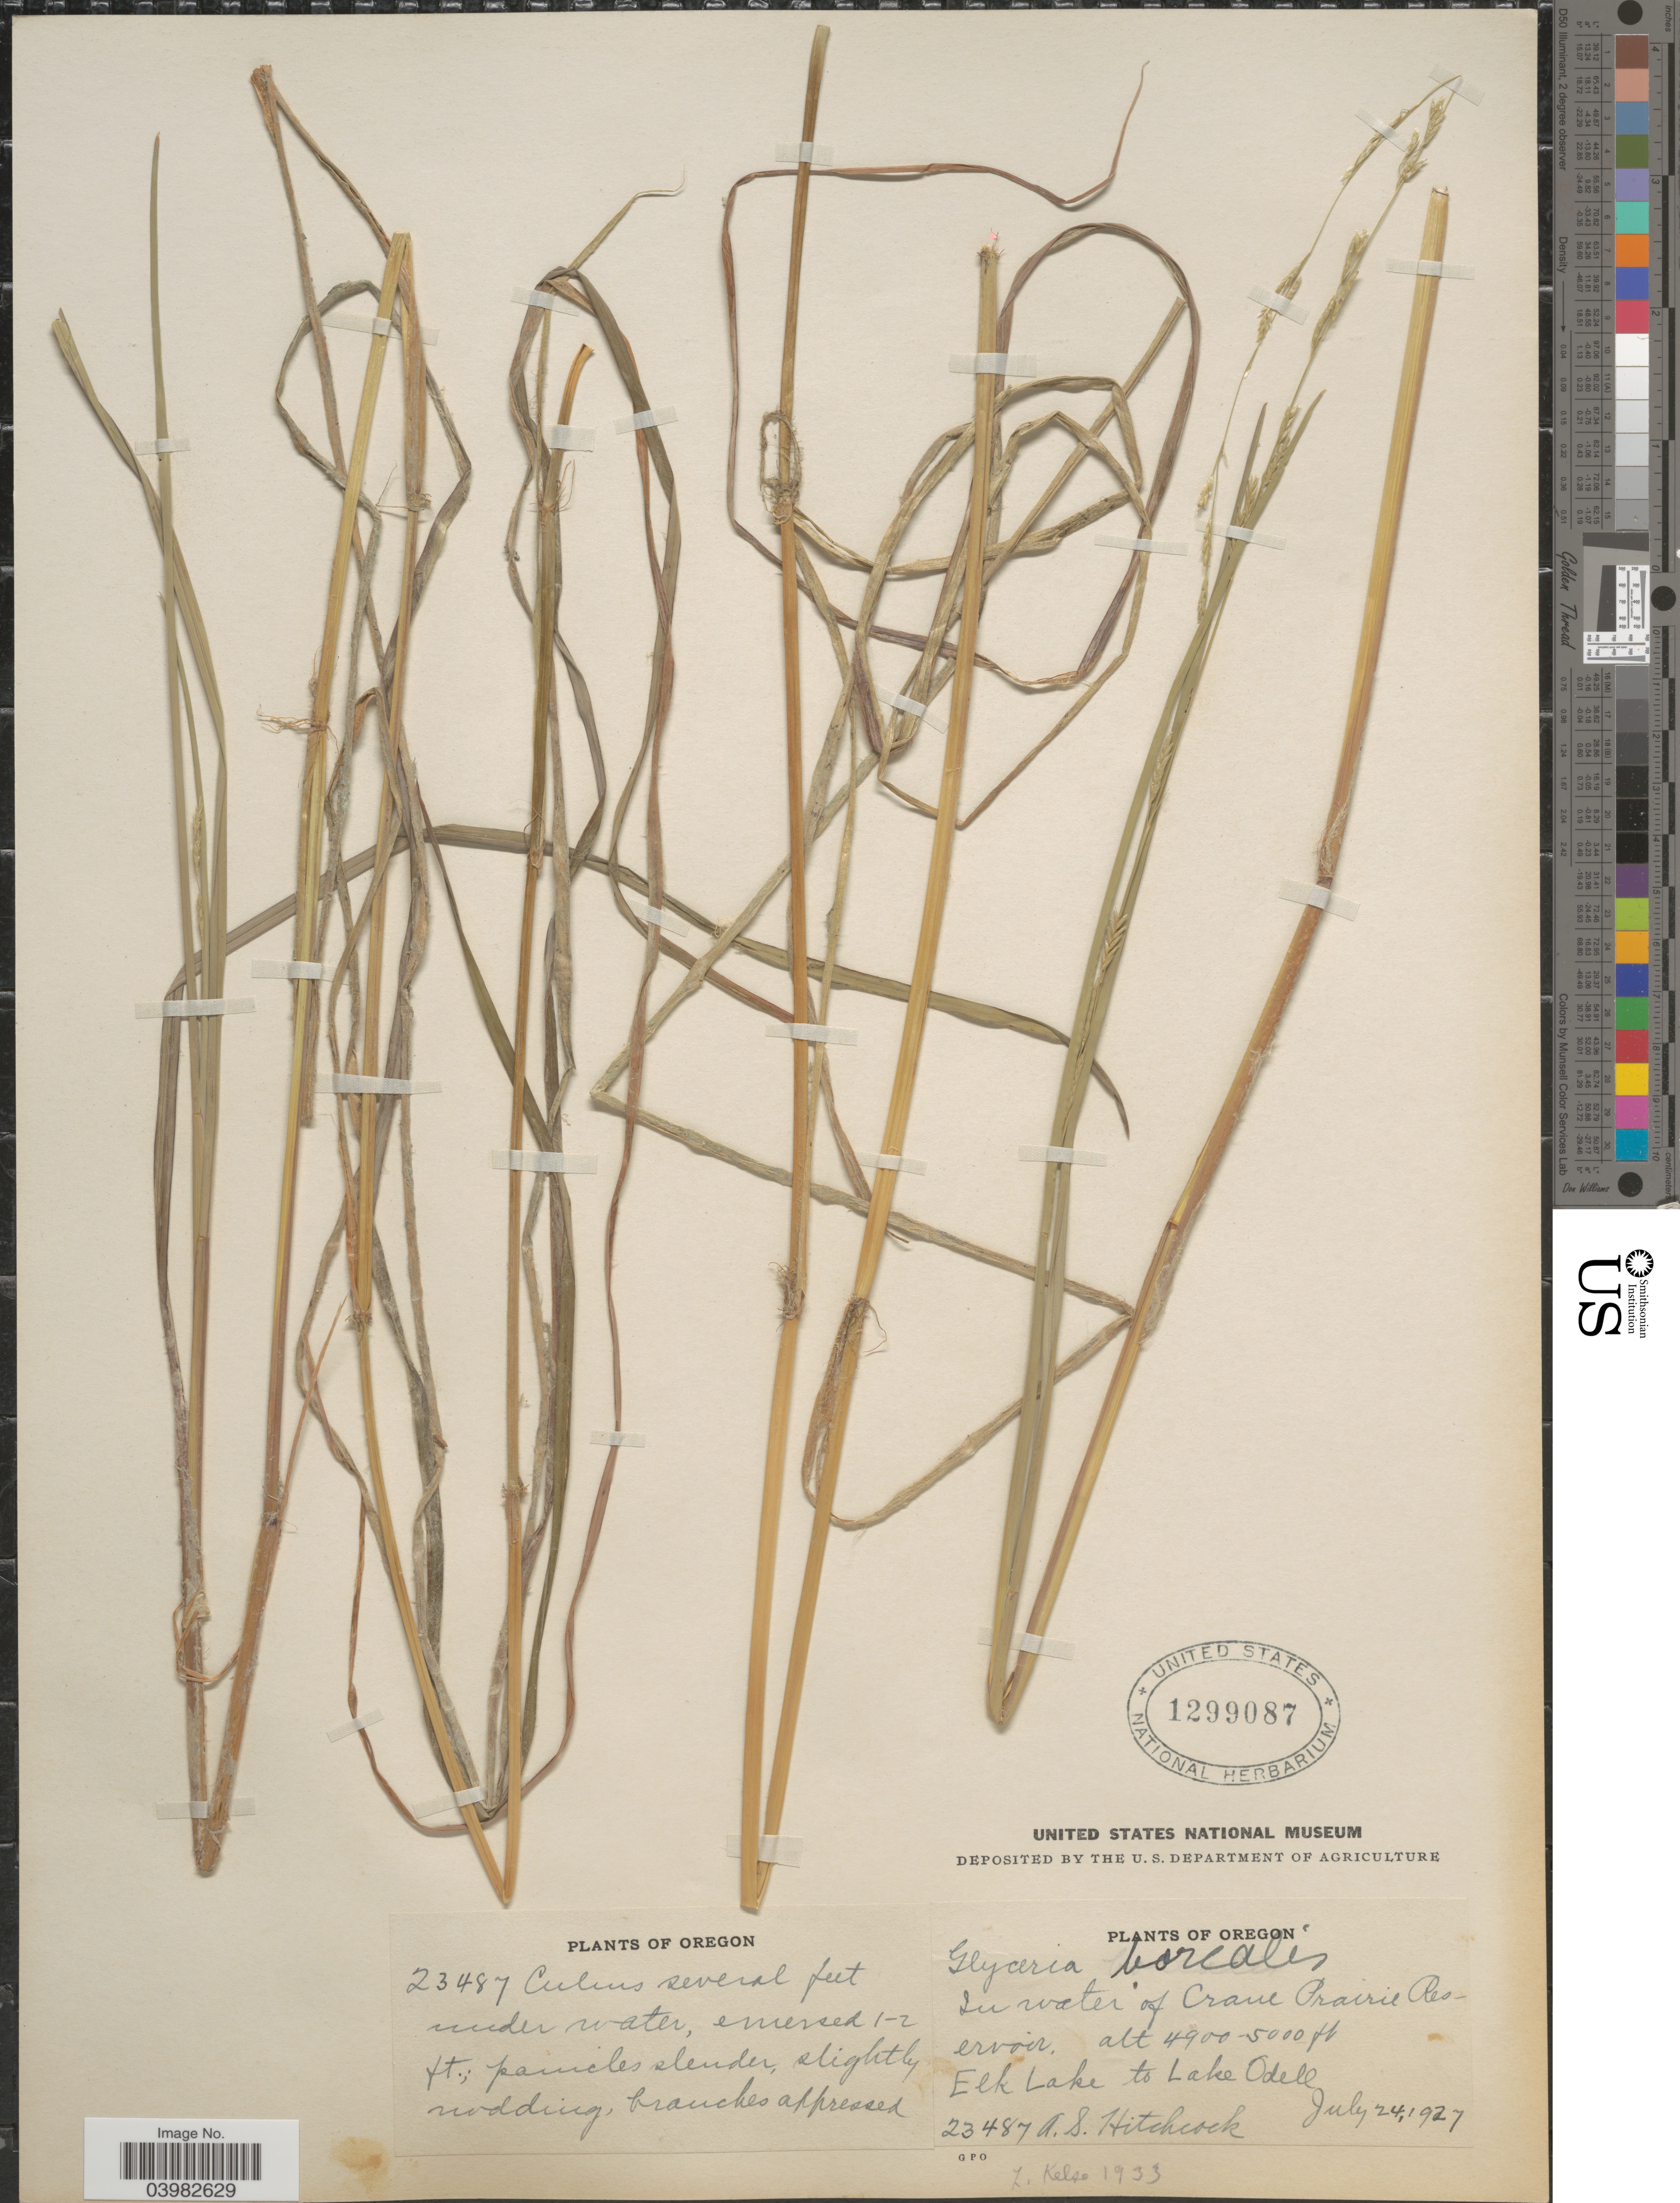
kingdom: Plantae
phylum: Tracheophyta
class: Liliopsida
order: Poales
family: Poaceae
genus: Glyceria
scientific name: Glyceria borealis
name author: (Nash) Batchelder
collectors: A. S. Hitchcock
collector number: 23487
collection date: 1927-07-24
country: United States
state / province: Oregon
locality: In water of Crane Prairie Reservoir. Elk Lake to Lake Odell.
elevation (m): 1494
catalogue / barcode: US 1299087